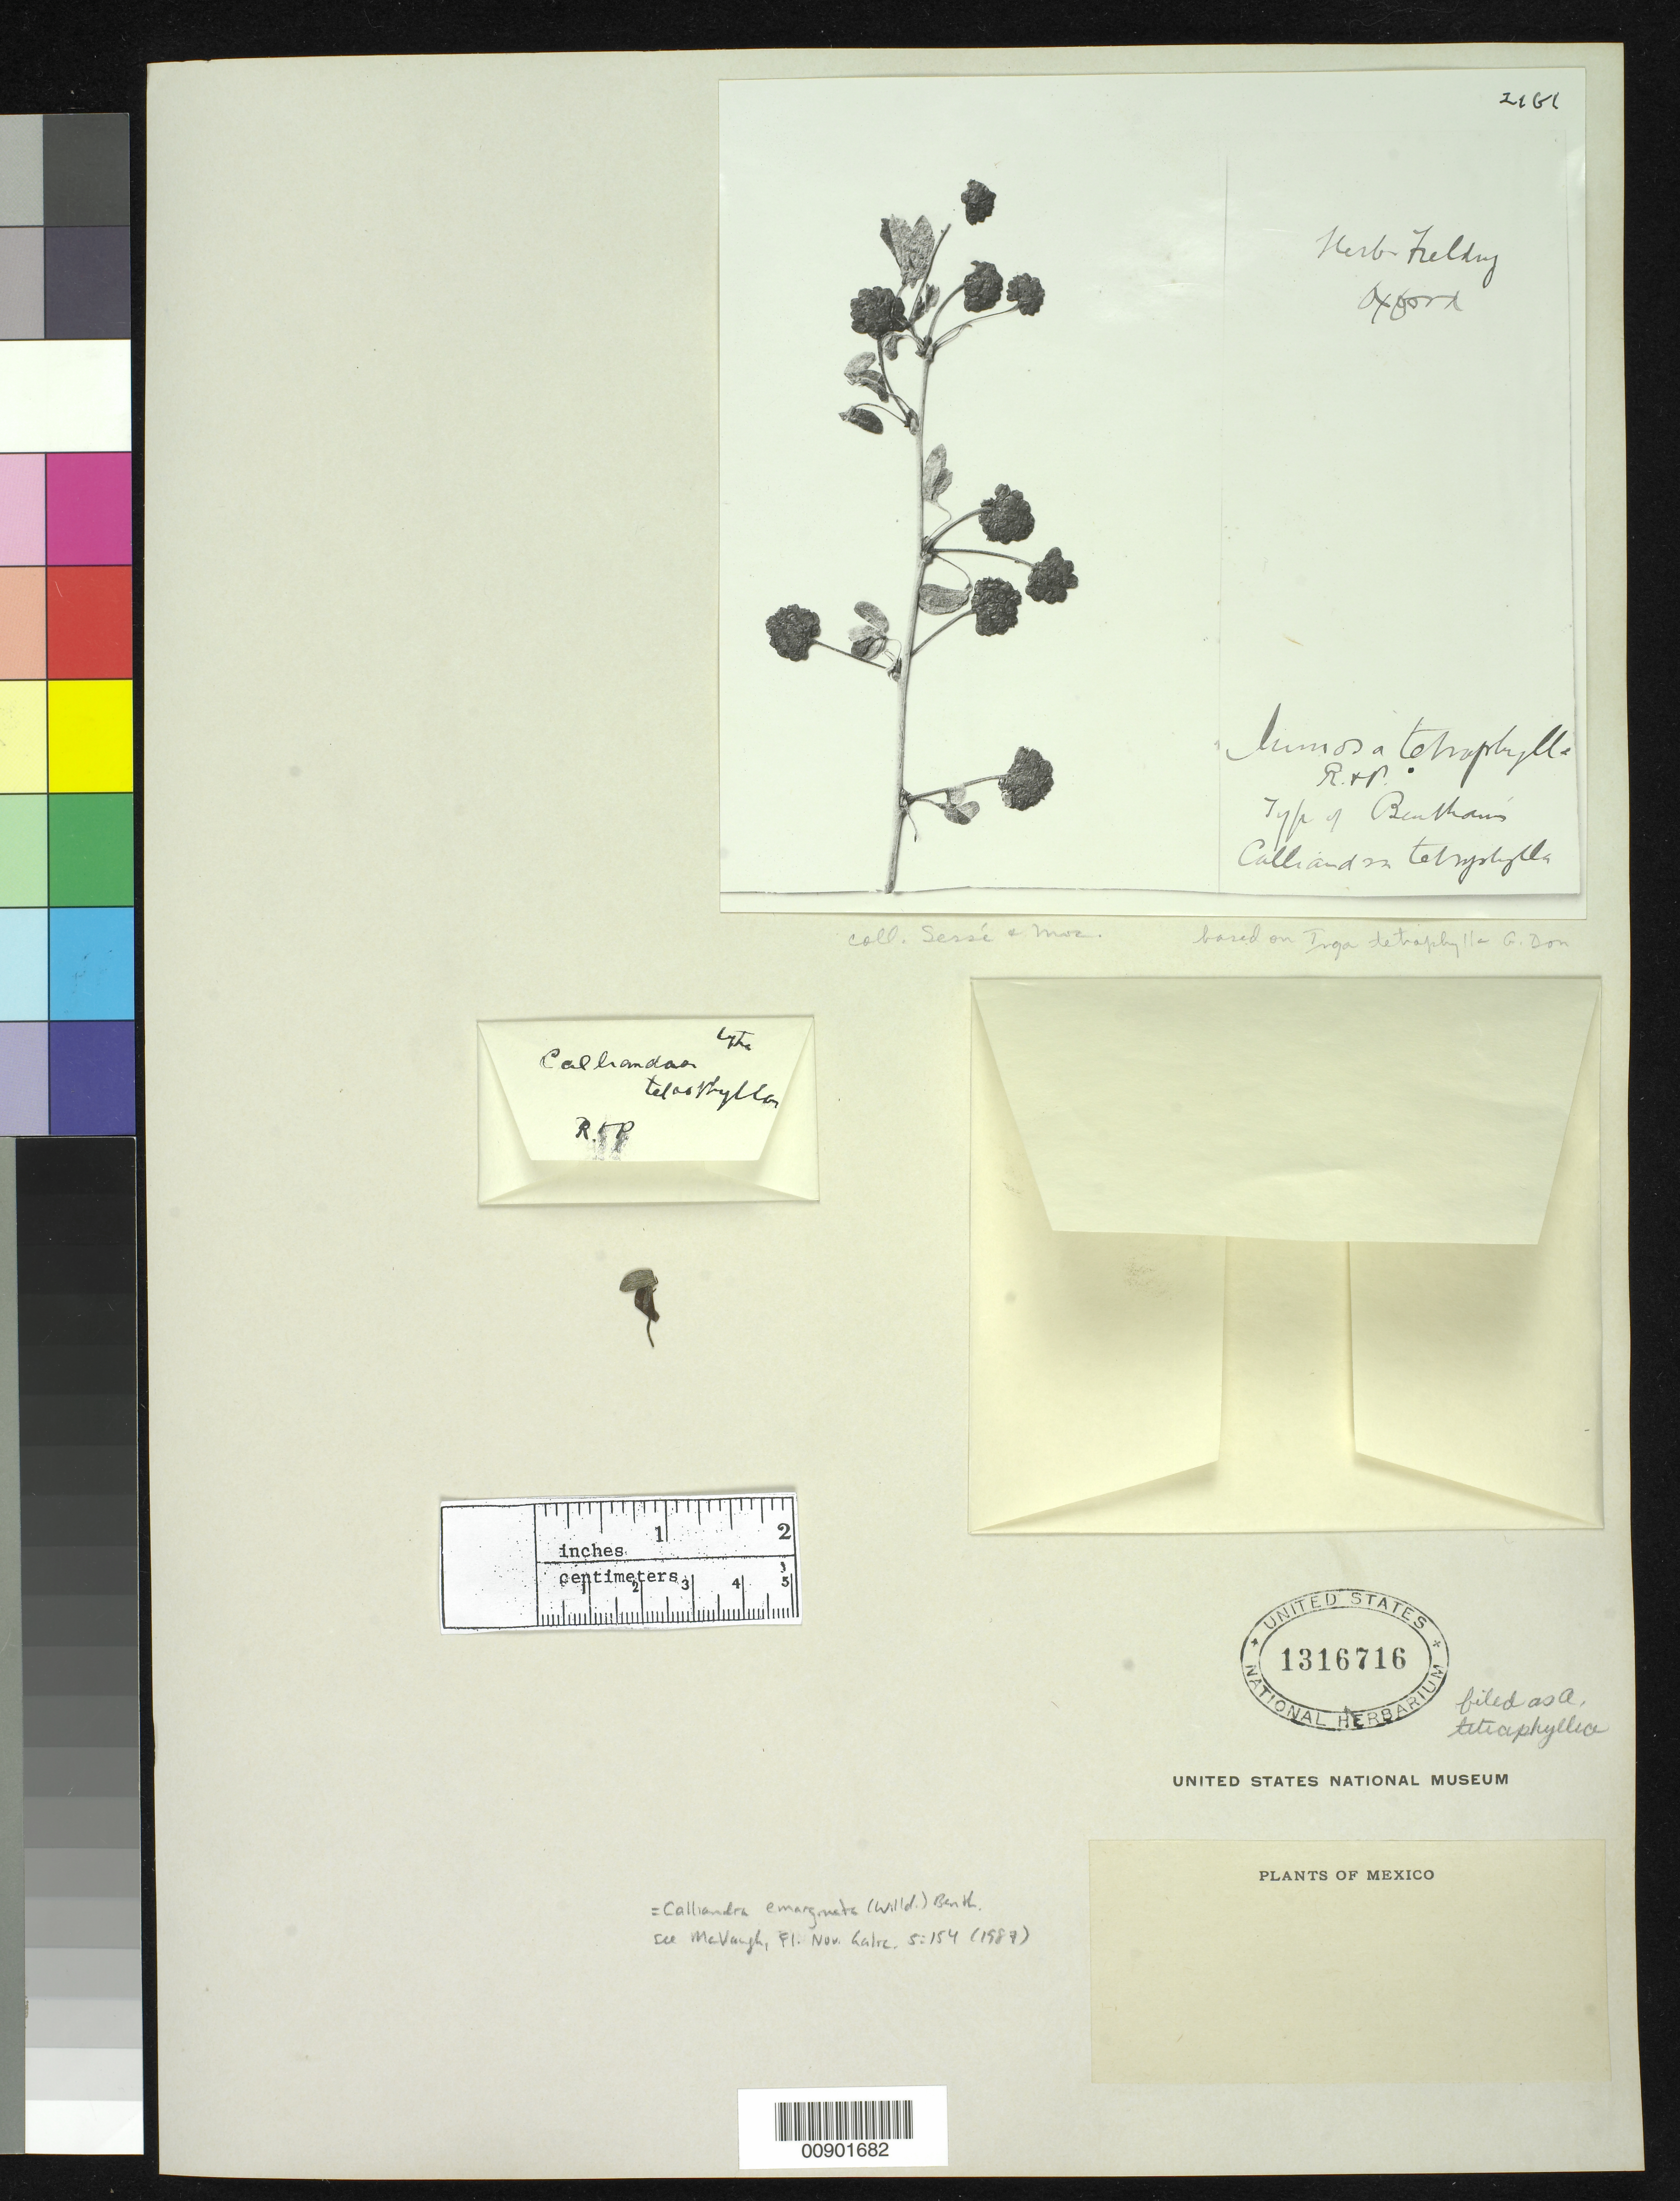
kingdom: Plantae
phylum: Tracheophyta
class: Magnoliopsida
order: Fabales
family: Fabaceae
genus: Inga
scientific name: Inga tetraphylla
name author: G. Don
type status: Type Fragment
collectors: M. Sessé y Lacasta & J. M. Mociño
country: Mexico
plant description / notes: Current name as cited by R. McVaugh, Fl. Nov. Galic. 5: 154 (1987).; Sheet mounted with photograph & fragment of (holo?)type at OXF.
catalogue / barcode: US 1316716